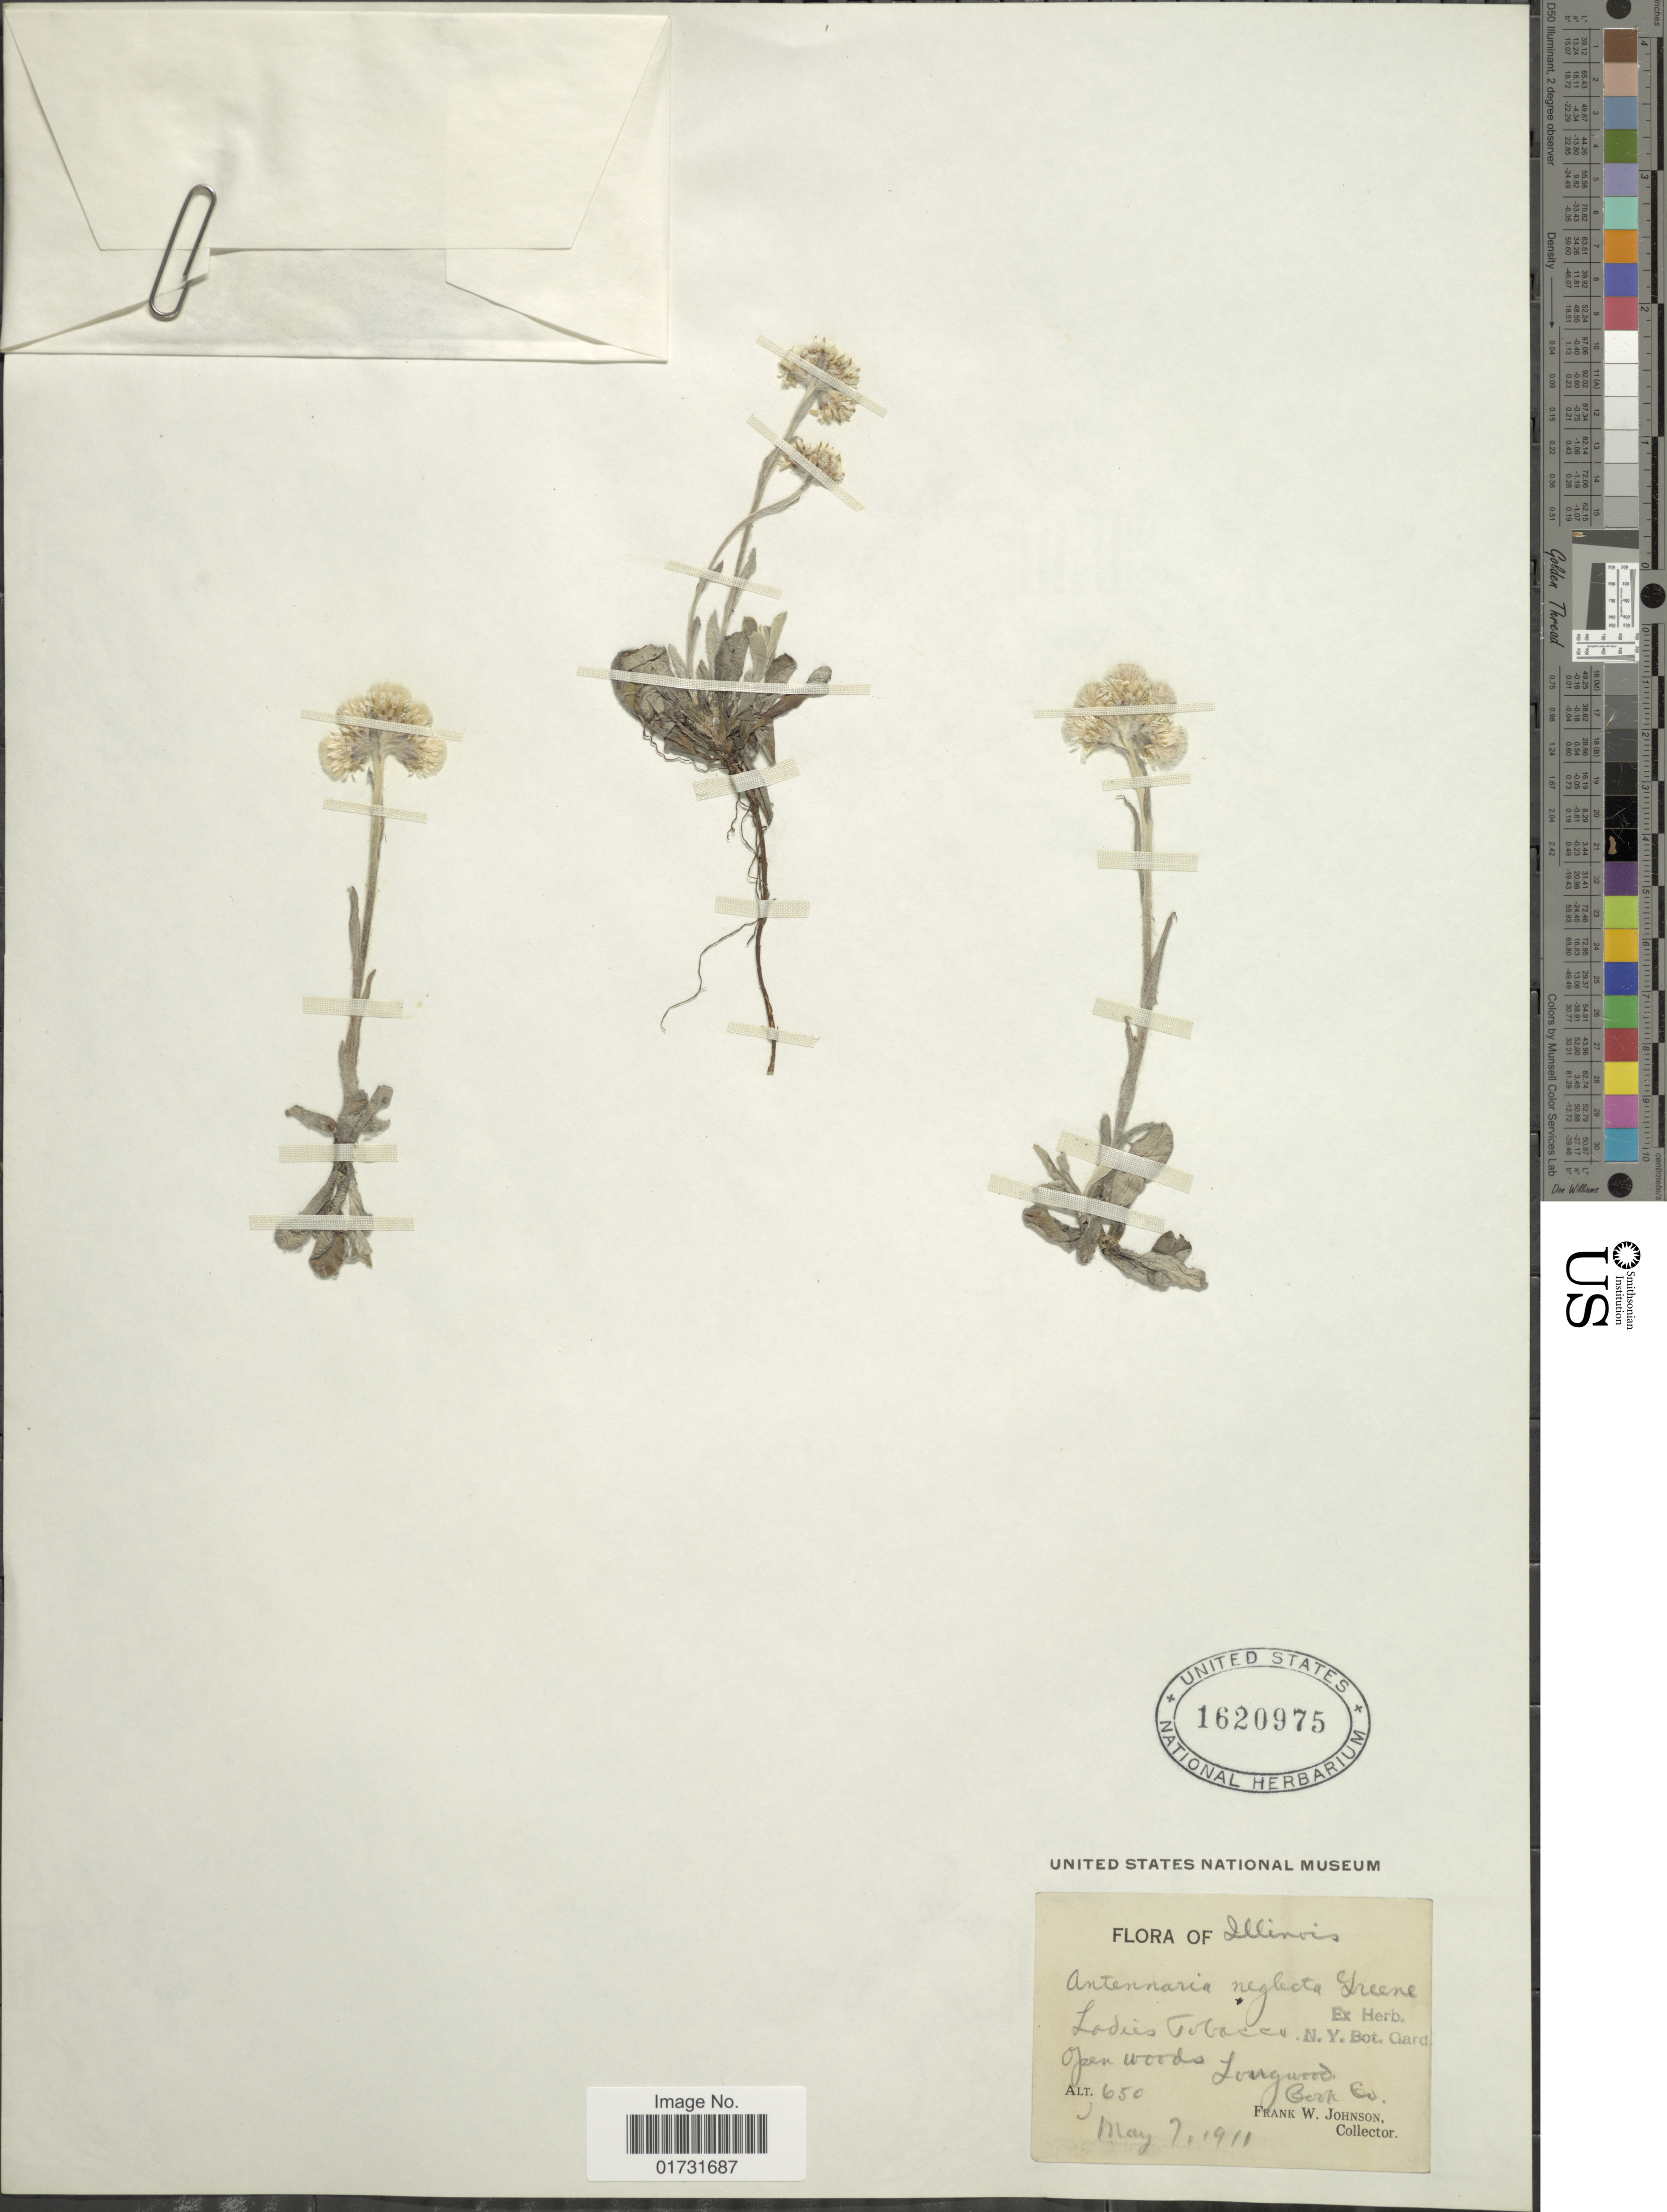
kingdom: Plantae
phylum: Tracheophyta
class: Magnoliopsida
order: Asterales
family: Asteraceae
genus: Antennaria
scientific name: Antennaria neglecta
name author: Greene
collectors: F. W. Johnson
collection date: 1911-05-07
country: United States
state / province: Illinois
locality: Longwood. Cork Co.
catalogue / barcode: US 1620975